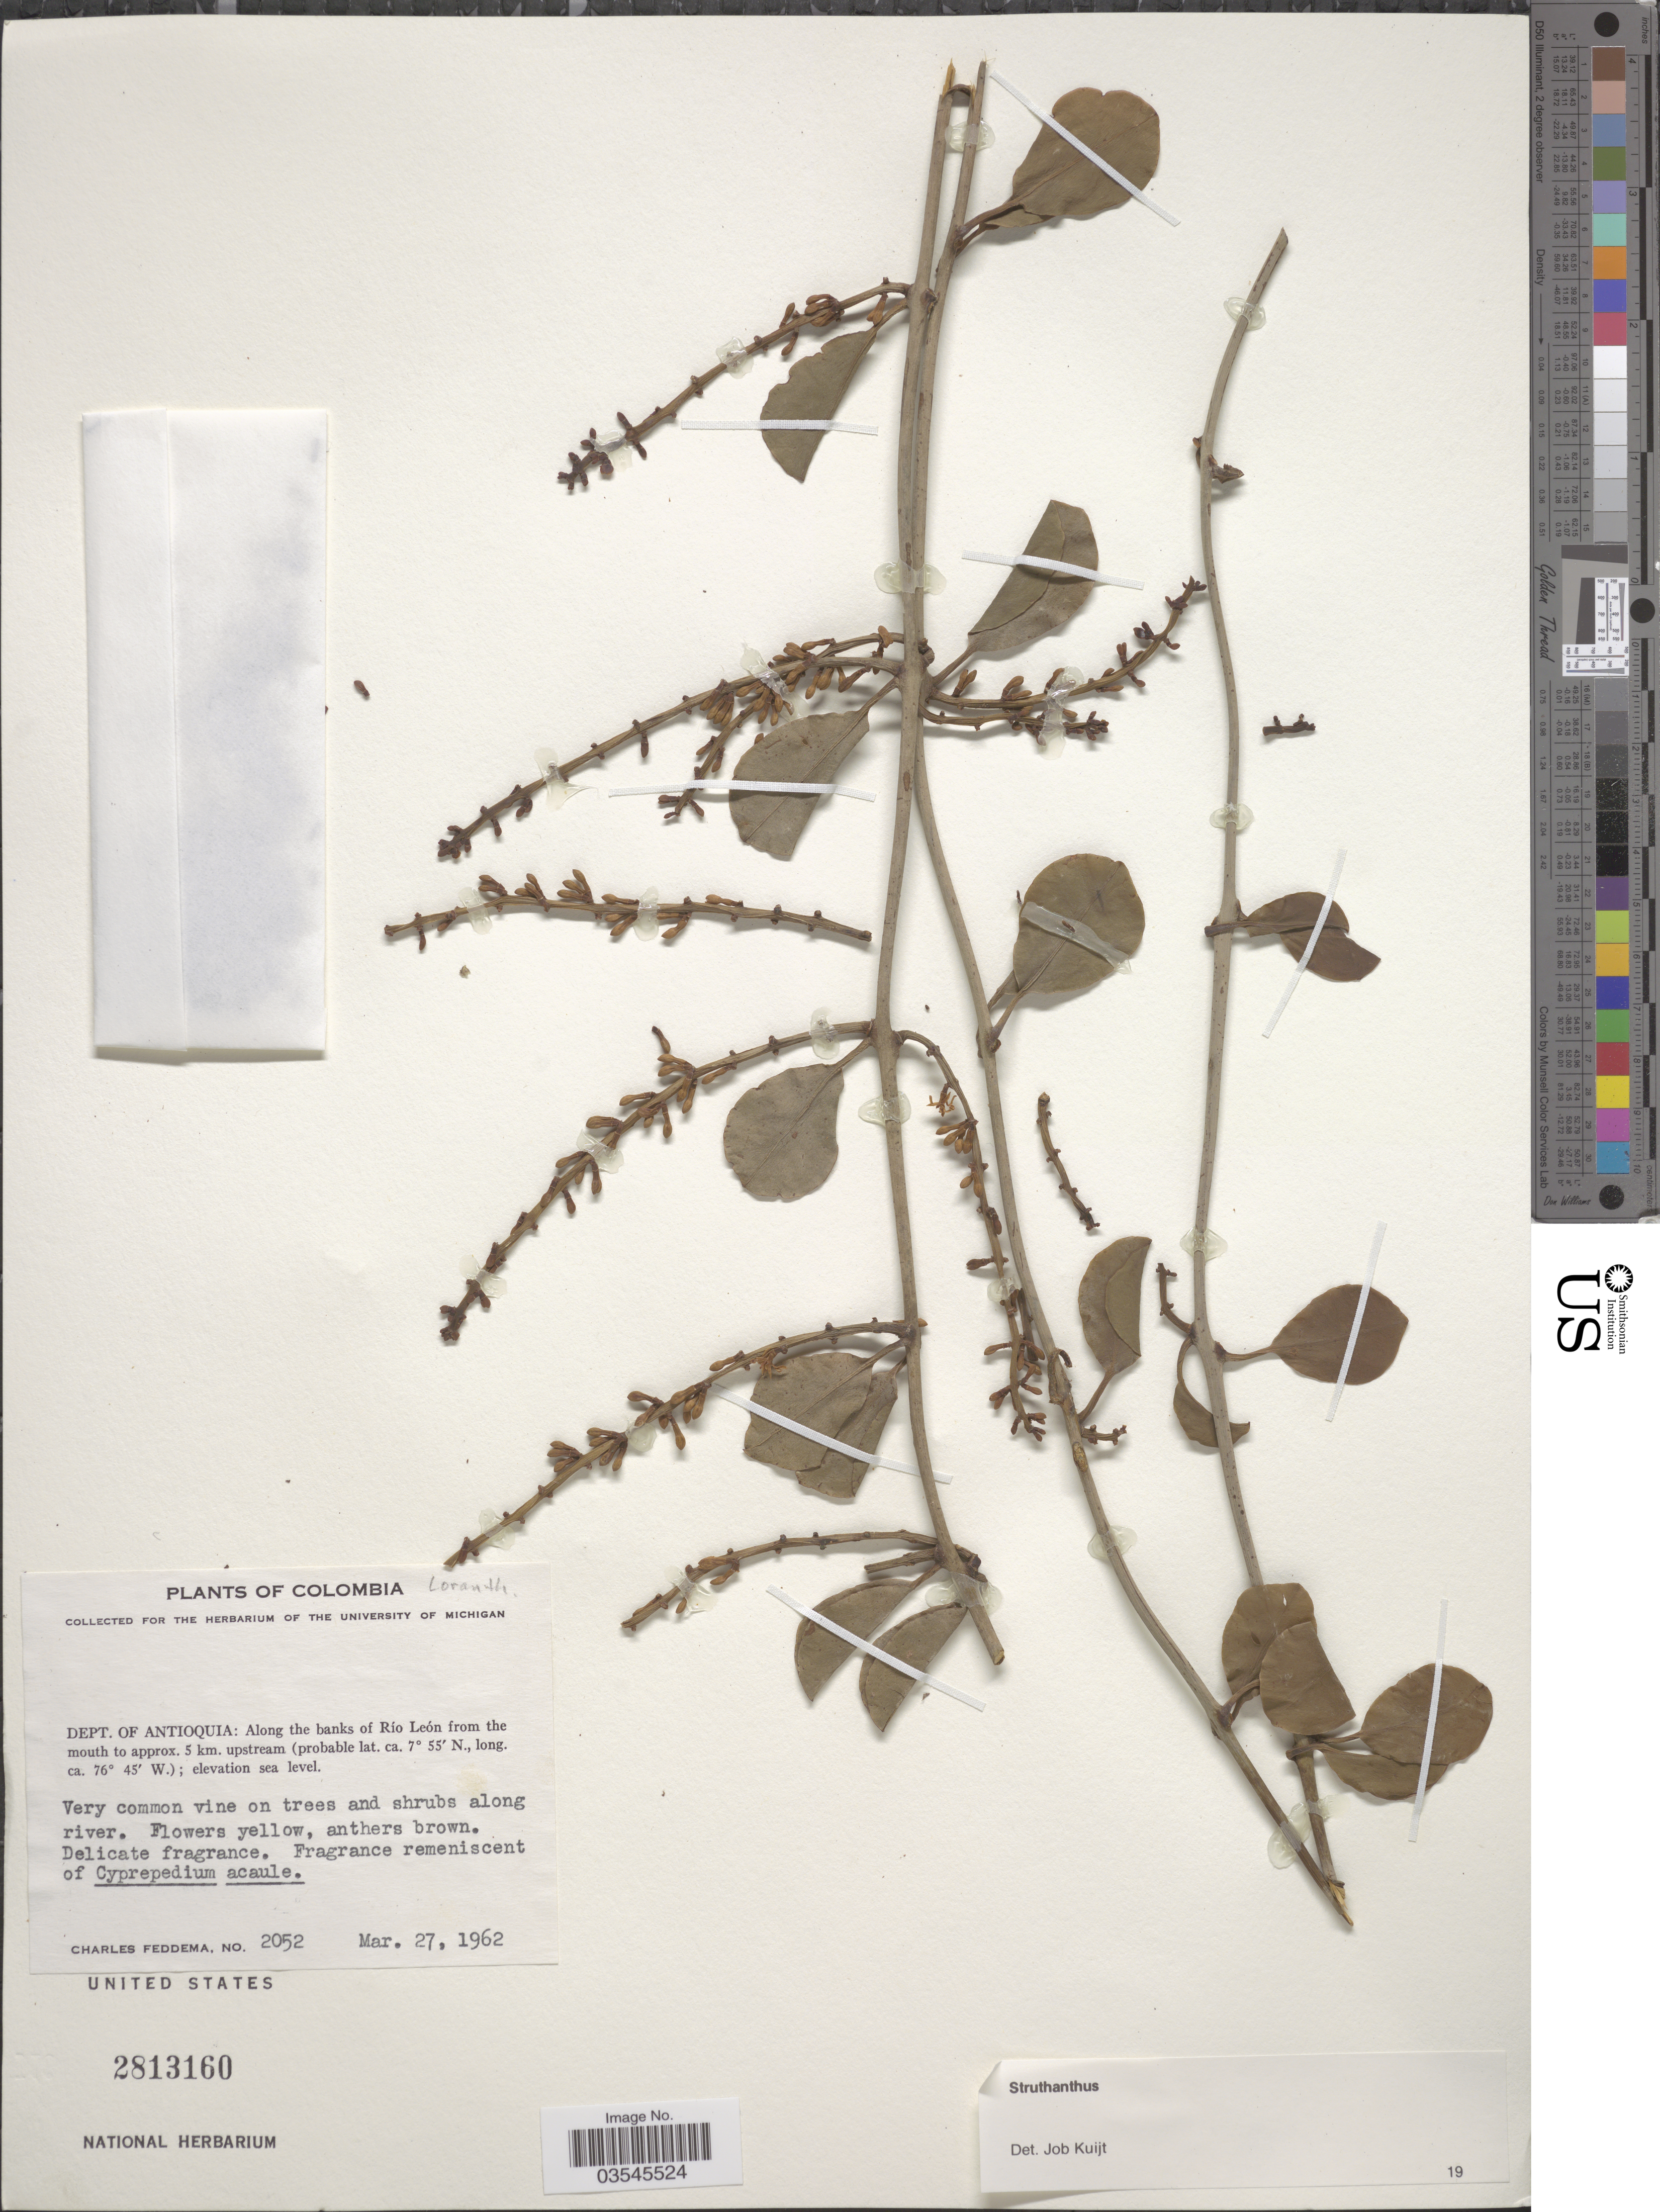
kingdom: Plantae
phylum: Tracheophyta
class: Magnoliopsida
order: Santalales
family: Loranthaceae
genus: Struthanthus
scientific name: Struthanthus sp.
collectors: C. Feddema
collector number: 2052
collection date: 1962-03-27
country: Colombia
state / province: Antioquia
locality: Dept. of Antioquia: Along the banks of Río León from the mouth to approx. 5 km. upstream.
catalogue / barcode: US 2813160